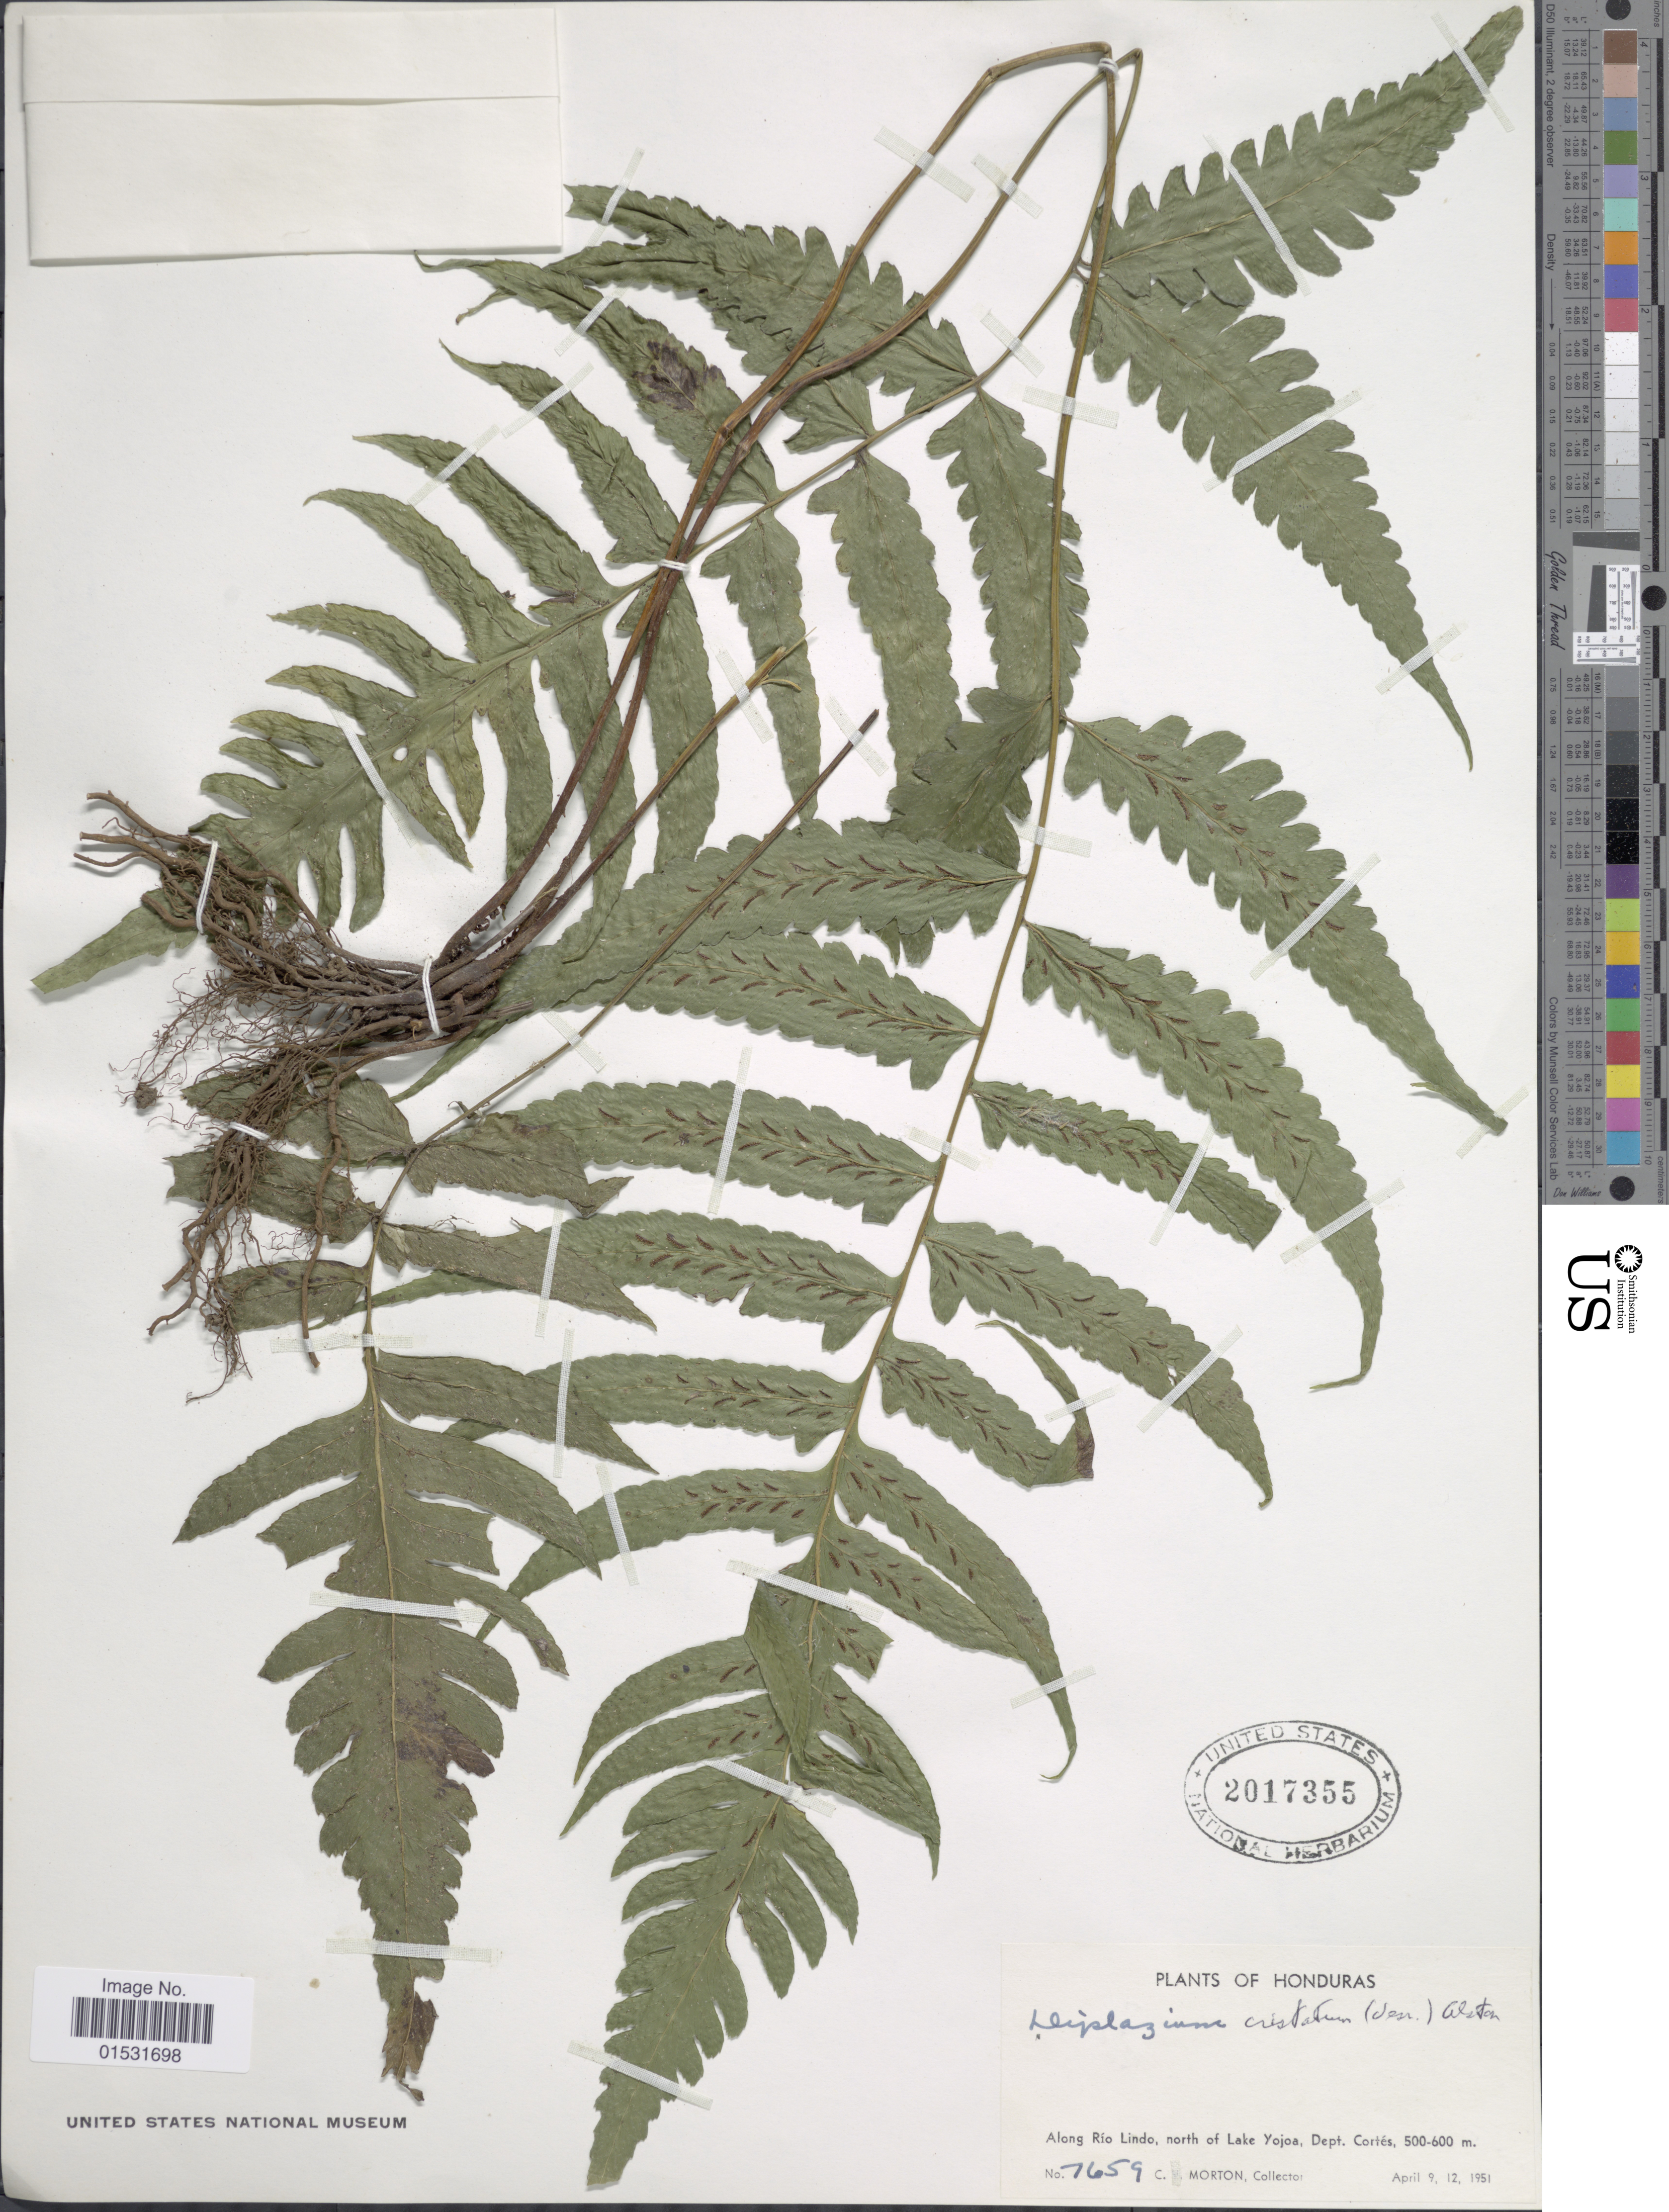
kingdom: Plantae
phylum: Tracheophyta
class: Polypodiopsida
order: Polypodiales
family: Athyriaceae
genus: Diplazium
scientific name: Diplazium cristatum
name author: (Desr.) Alston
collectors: C. V. Morton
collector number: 7659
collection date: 1951-04-09/1951-04-12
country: Honduras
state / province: Cortés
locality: Along Rio Lindo, north of Lake Yojoa, Dept. Cortes.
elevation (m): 500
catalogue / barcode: US 2017355